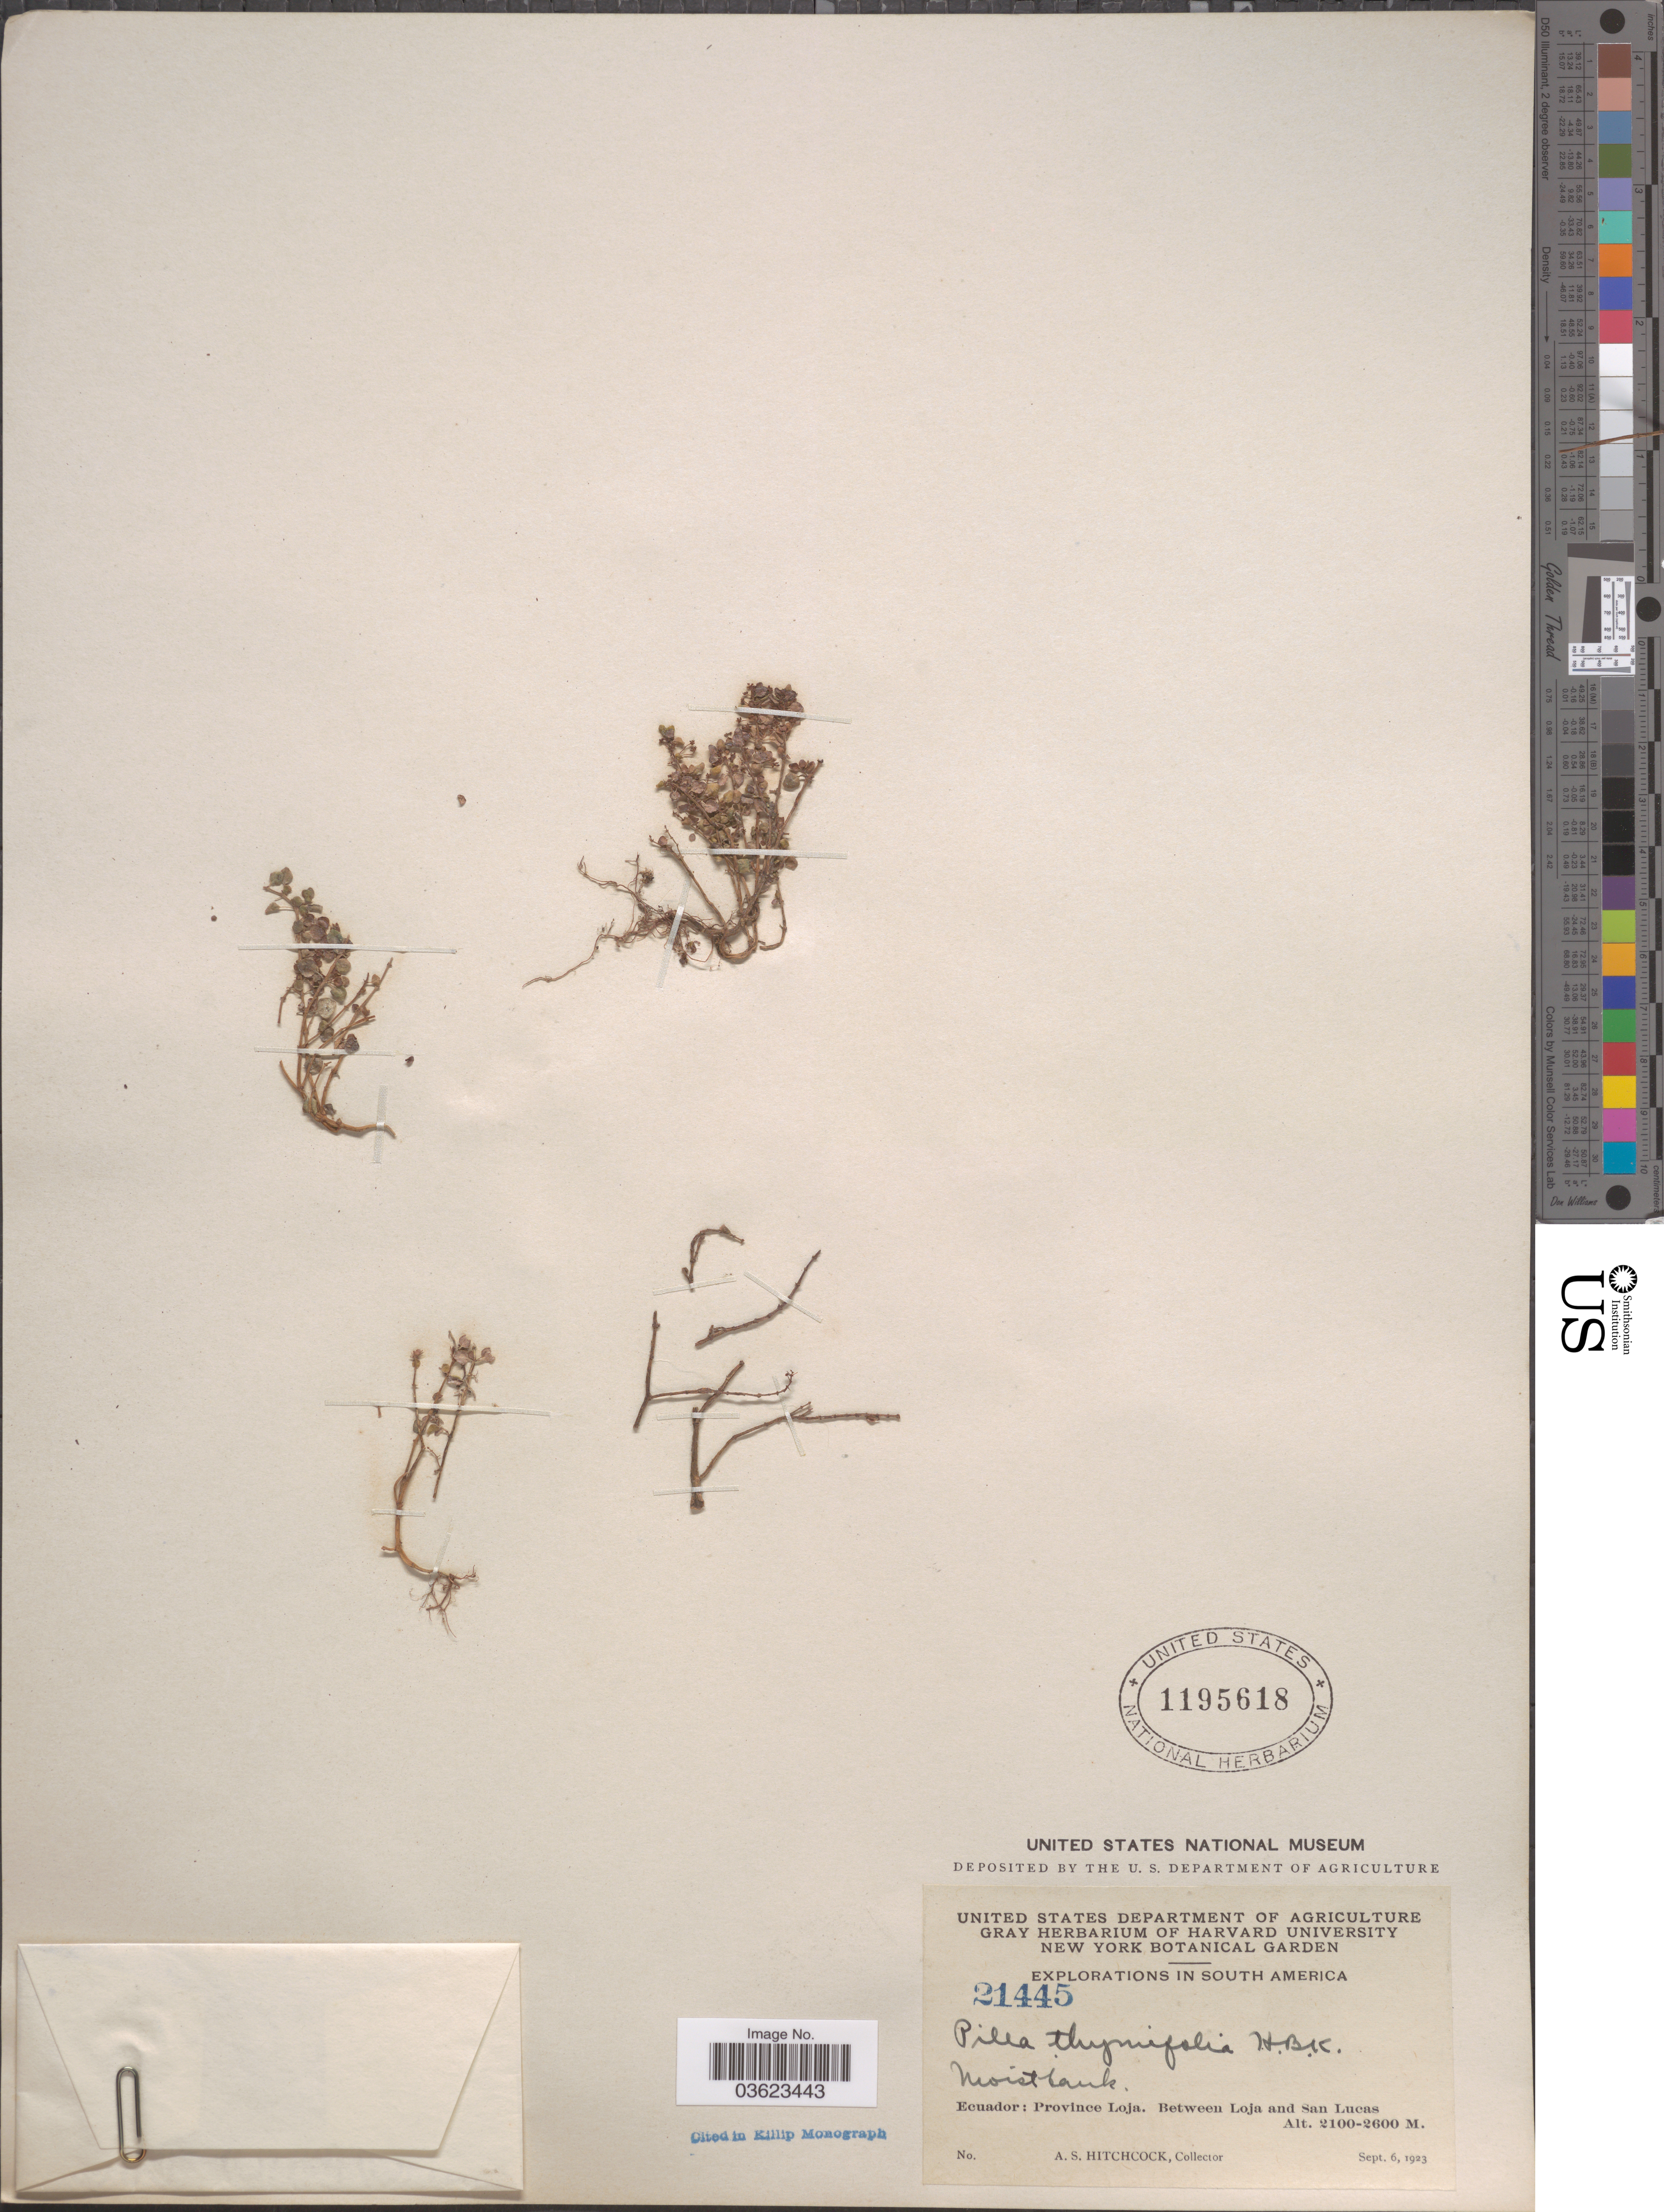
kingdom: Plantae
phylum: Tracheophyta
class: Magnoliopsida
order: Rosales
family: Urticaceae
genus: Pilea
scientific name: Pilea serpyllacea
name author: (Kunth) Liebm.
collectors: A. S. Hitchcock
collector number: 21445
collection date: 1923-09-06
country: Ecuador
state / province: Loja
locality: Between Loja and San Lucas.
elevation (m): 2100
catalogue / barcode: US 1195618